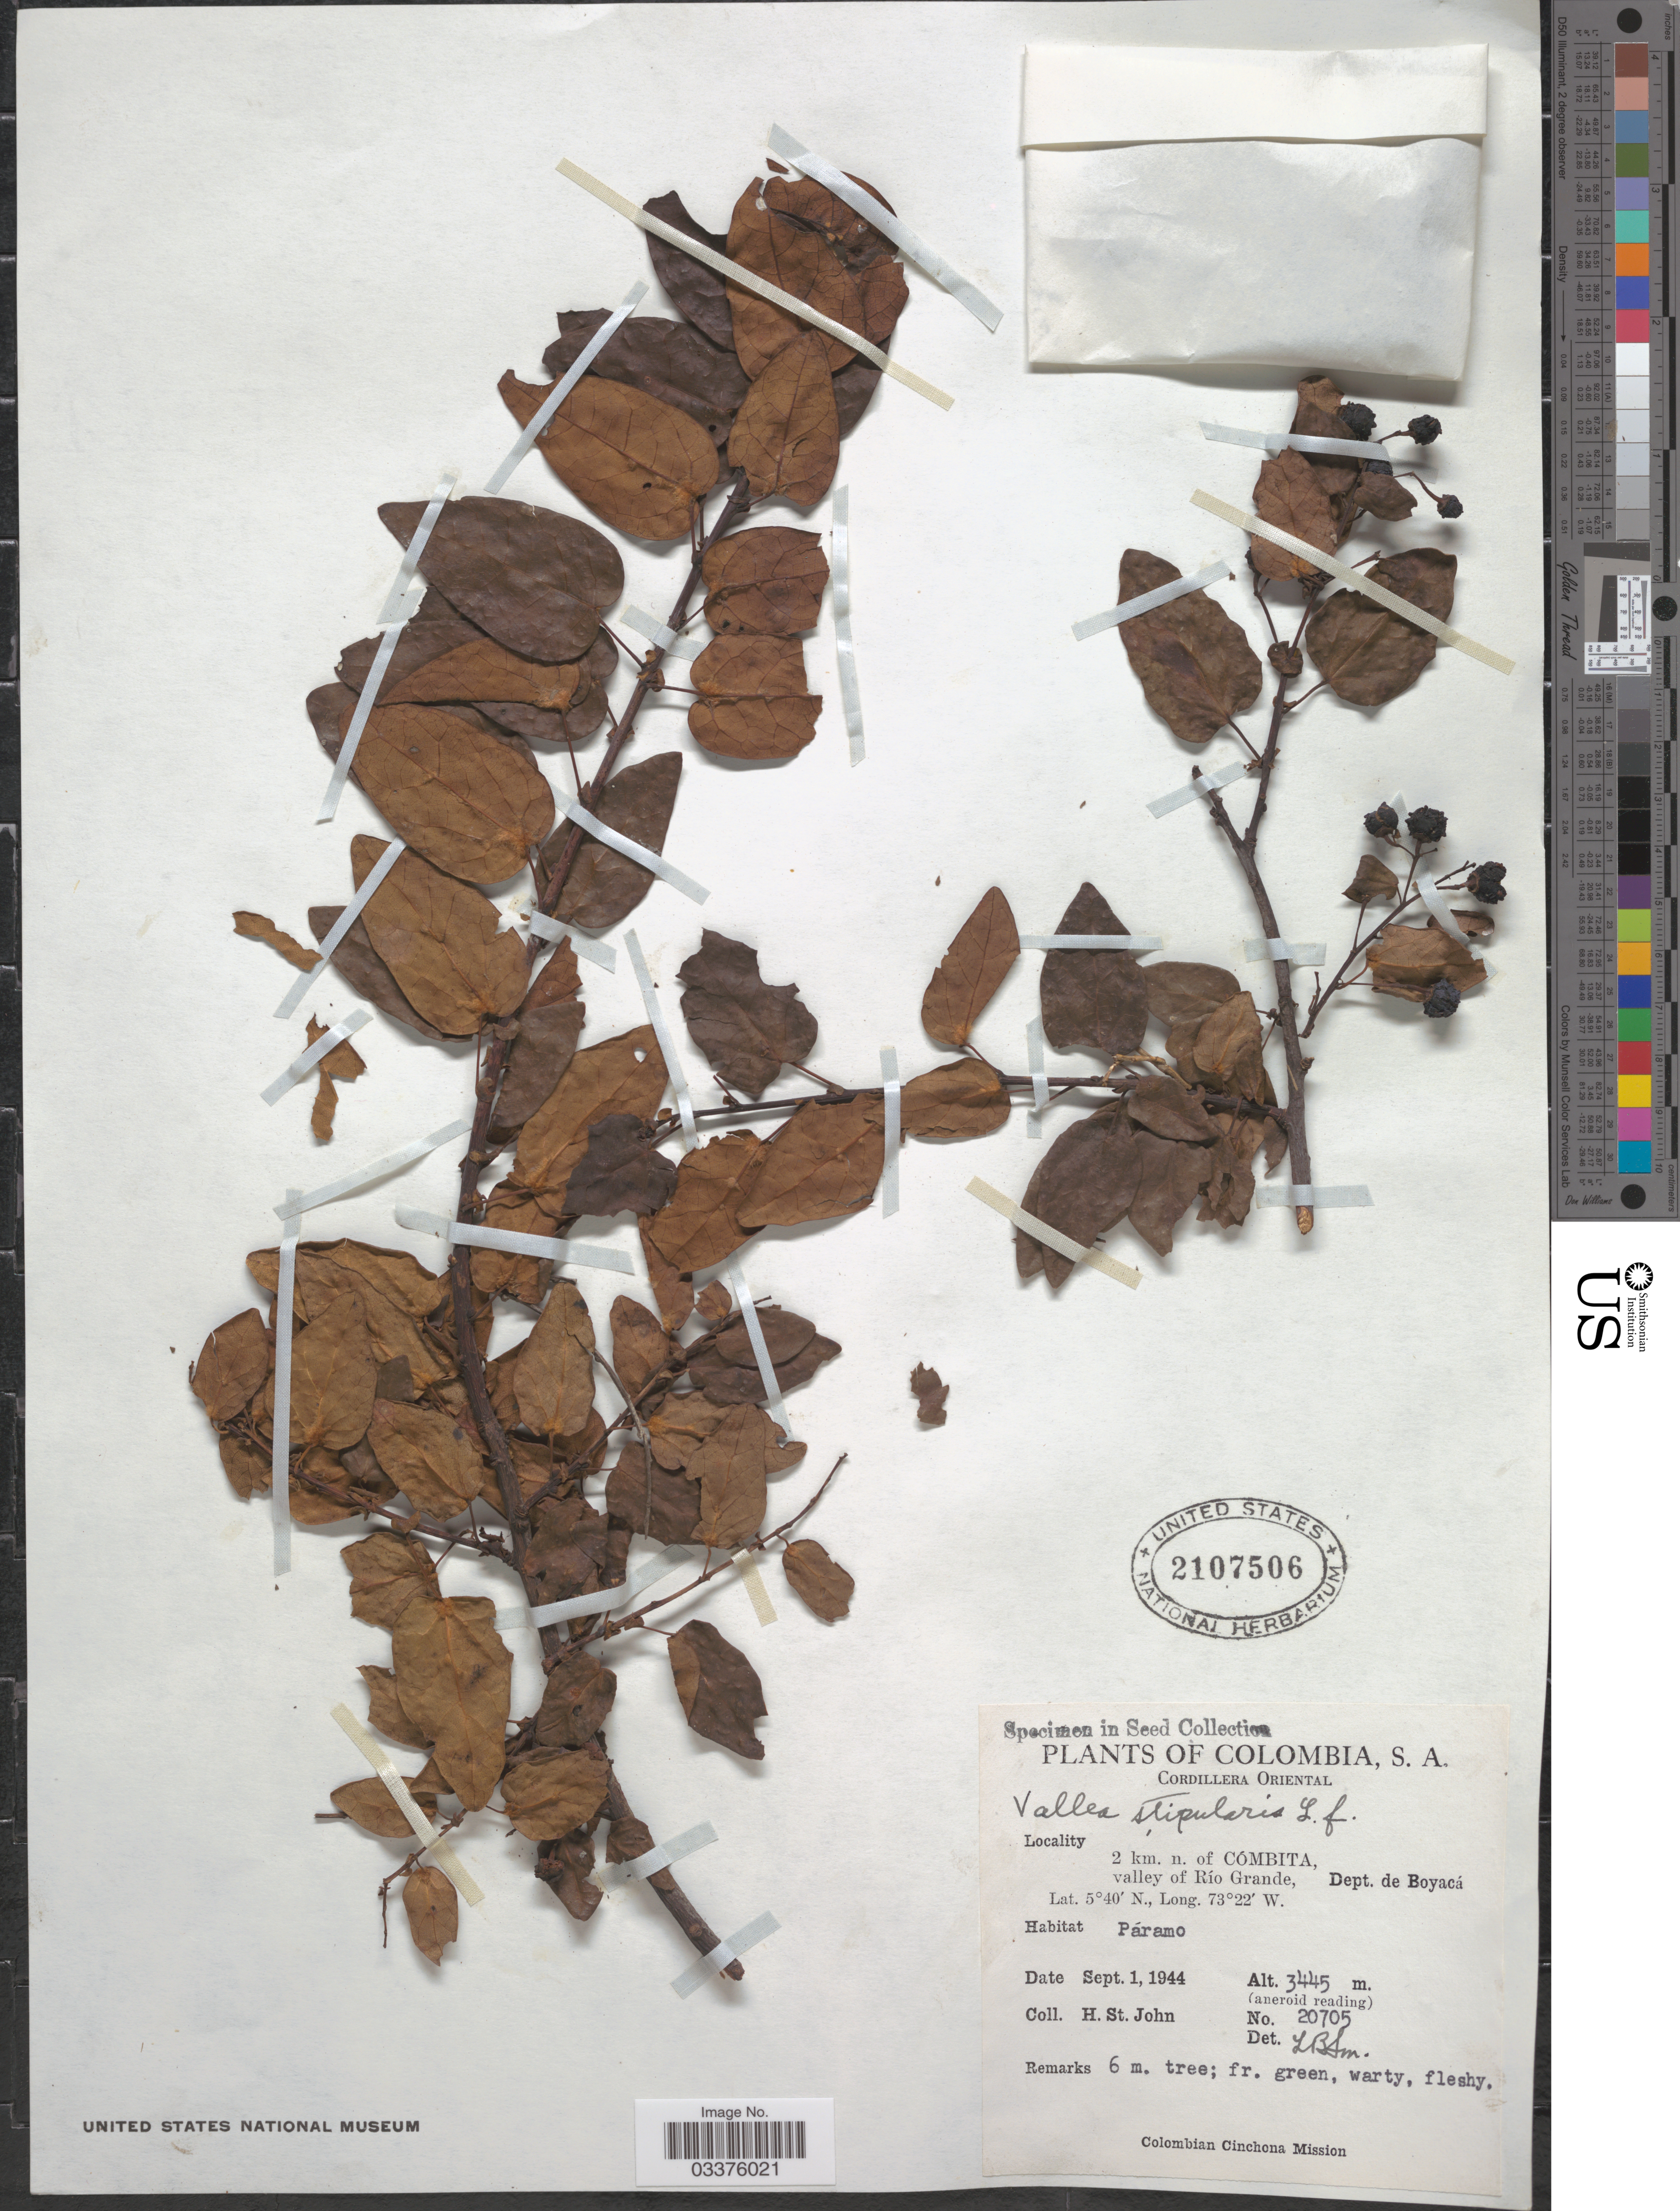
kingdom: Plantae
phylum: Tracheophyta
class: Magnoliopsida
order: Oxalidales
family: Elaeocarpaceae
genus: Vallea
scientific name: Vallea stipularis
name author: L. f.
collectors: H. St. John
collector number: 20705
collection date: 1944-09-01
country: Colombia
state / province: Boyacá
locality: Cordillera Oriental. 2 km. n. of Cómbita, valley of Río Grande, Dept. de Boyacá.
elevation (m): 3445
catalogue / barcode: US 2107506